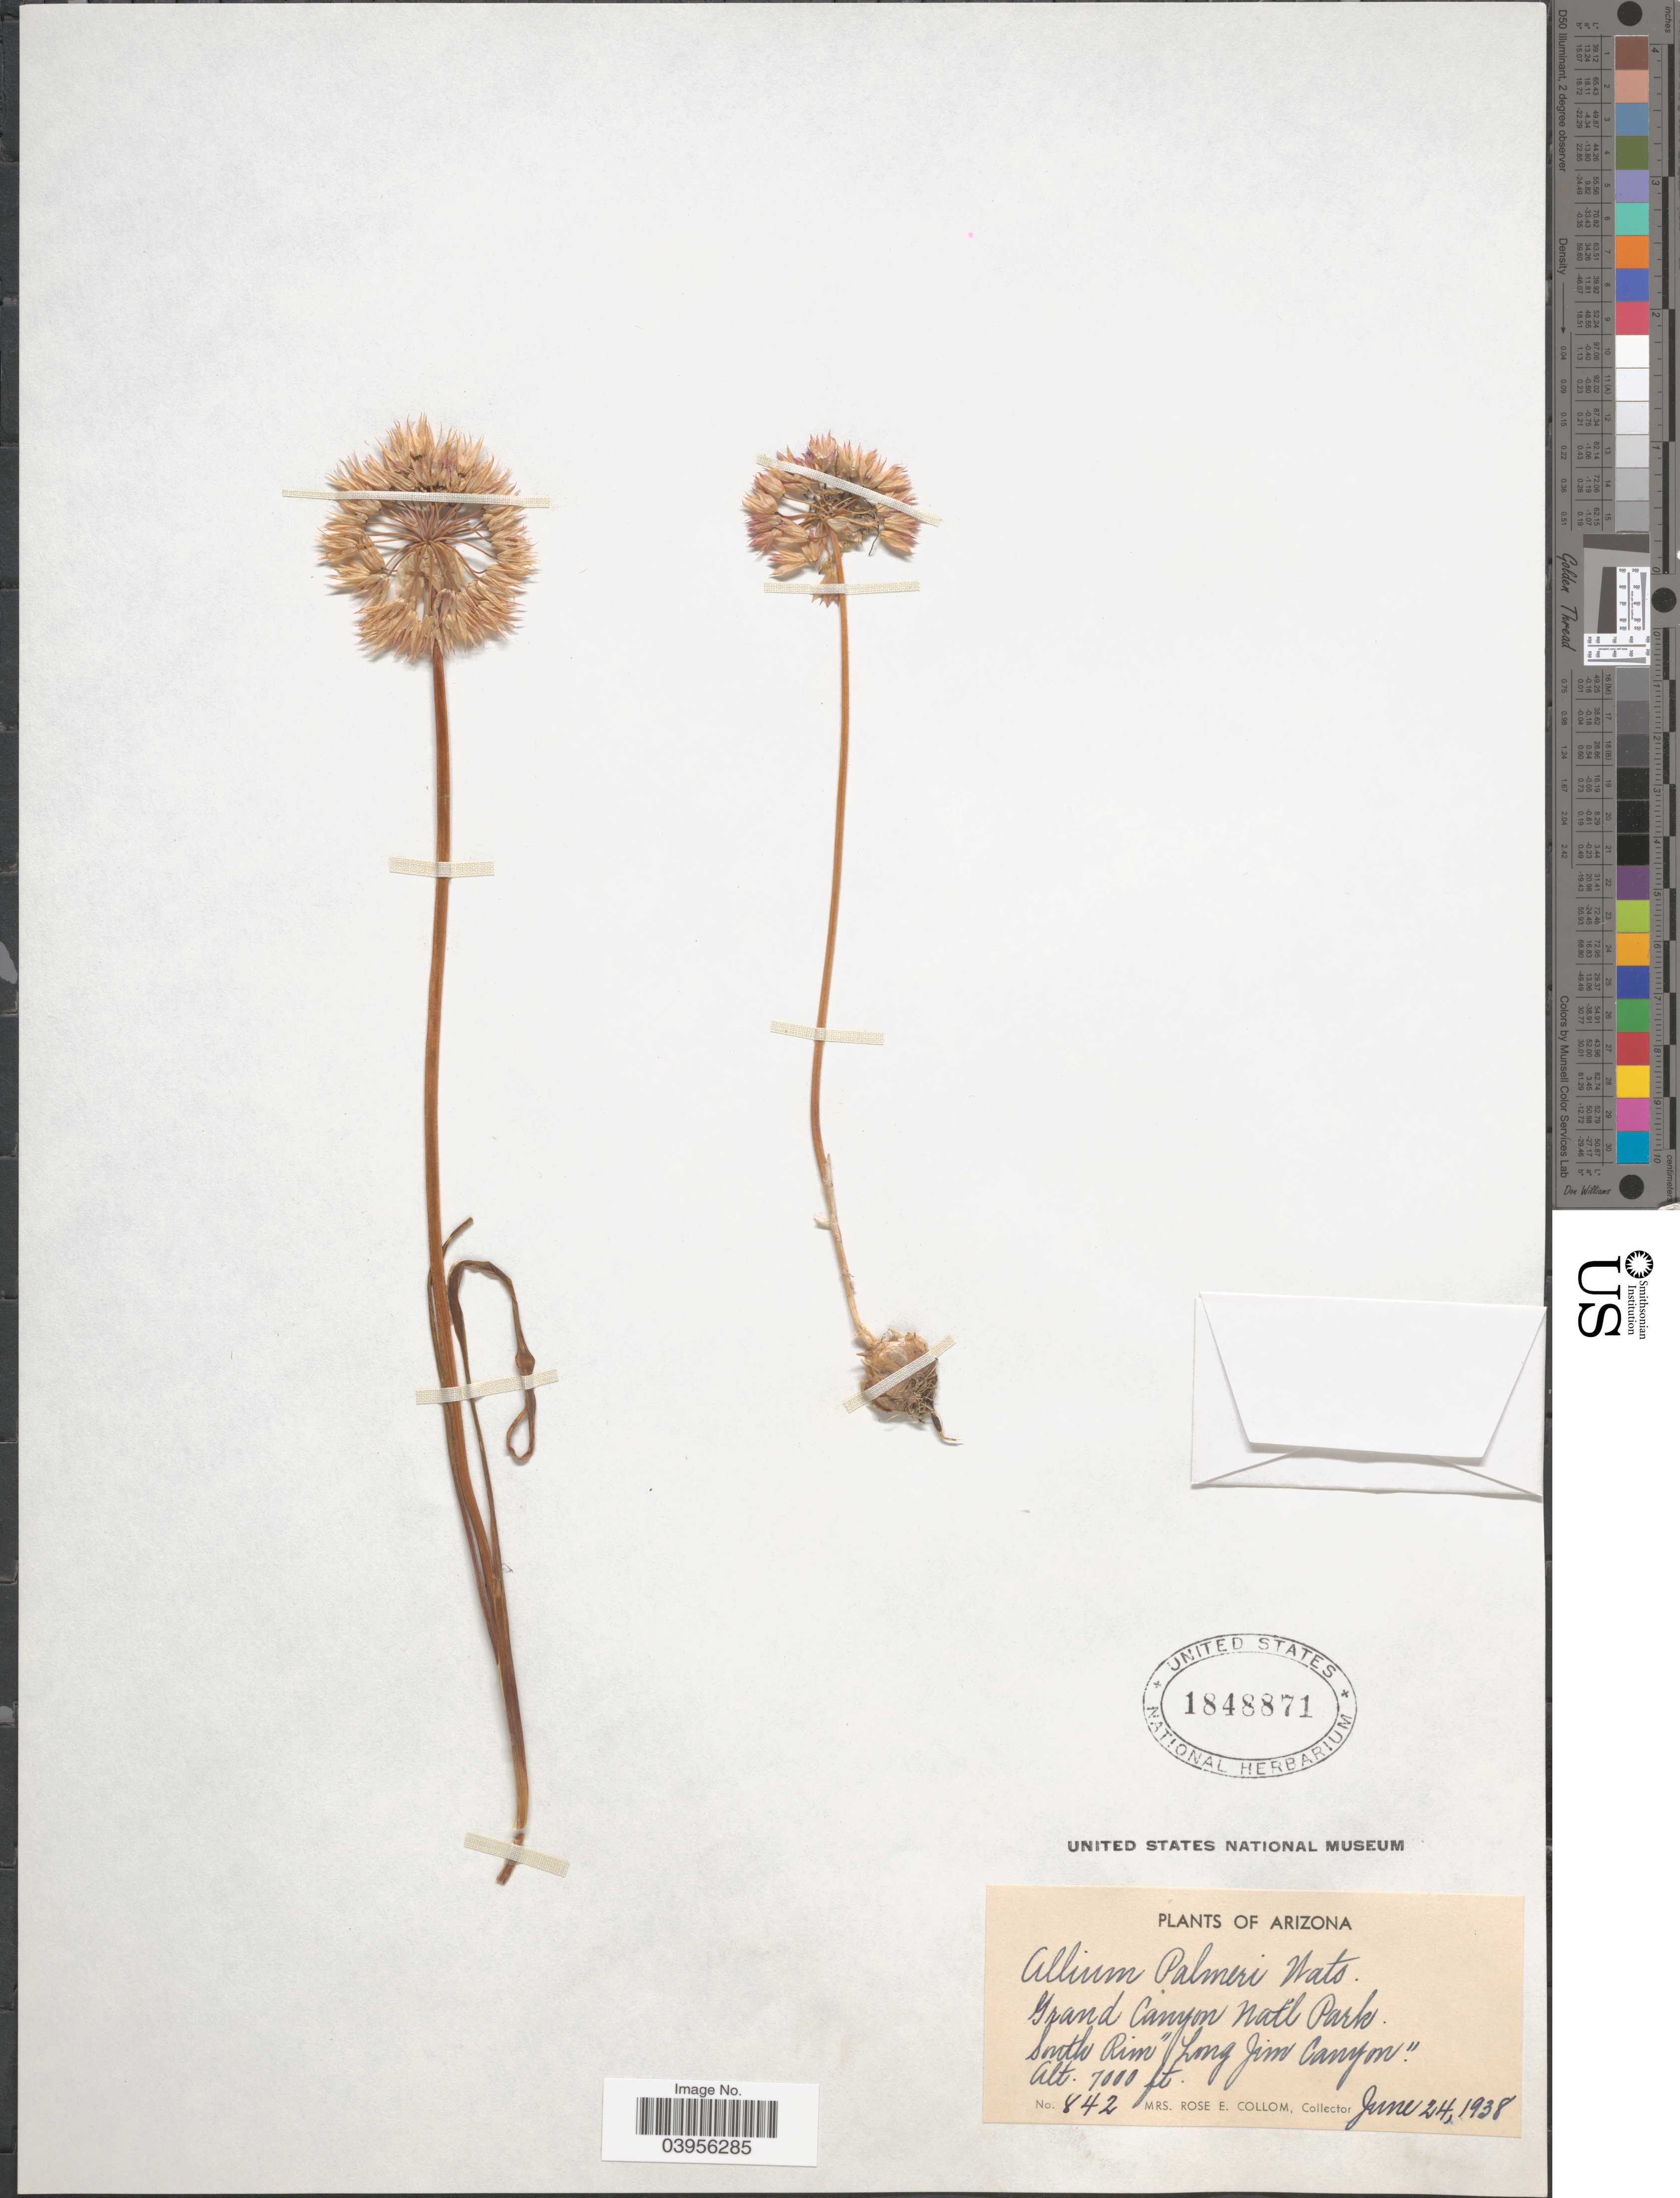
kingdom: Plantae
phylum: Tracheophyta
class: Liliopsida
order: Asparagales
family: Amaryllidaceae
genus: Allium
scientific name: Allium palmeri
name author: S. Watson in C. King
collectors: R. E. Collom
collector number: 842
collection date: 1938-06-24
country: United States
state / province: Arizona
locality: Grand Canyon Nat'l Park. South Rim "Long Jim Canyon".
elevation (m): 2134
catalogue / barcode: US 1848871